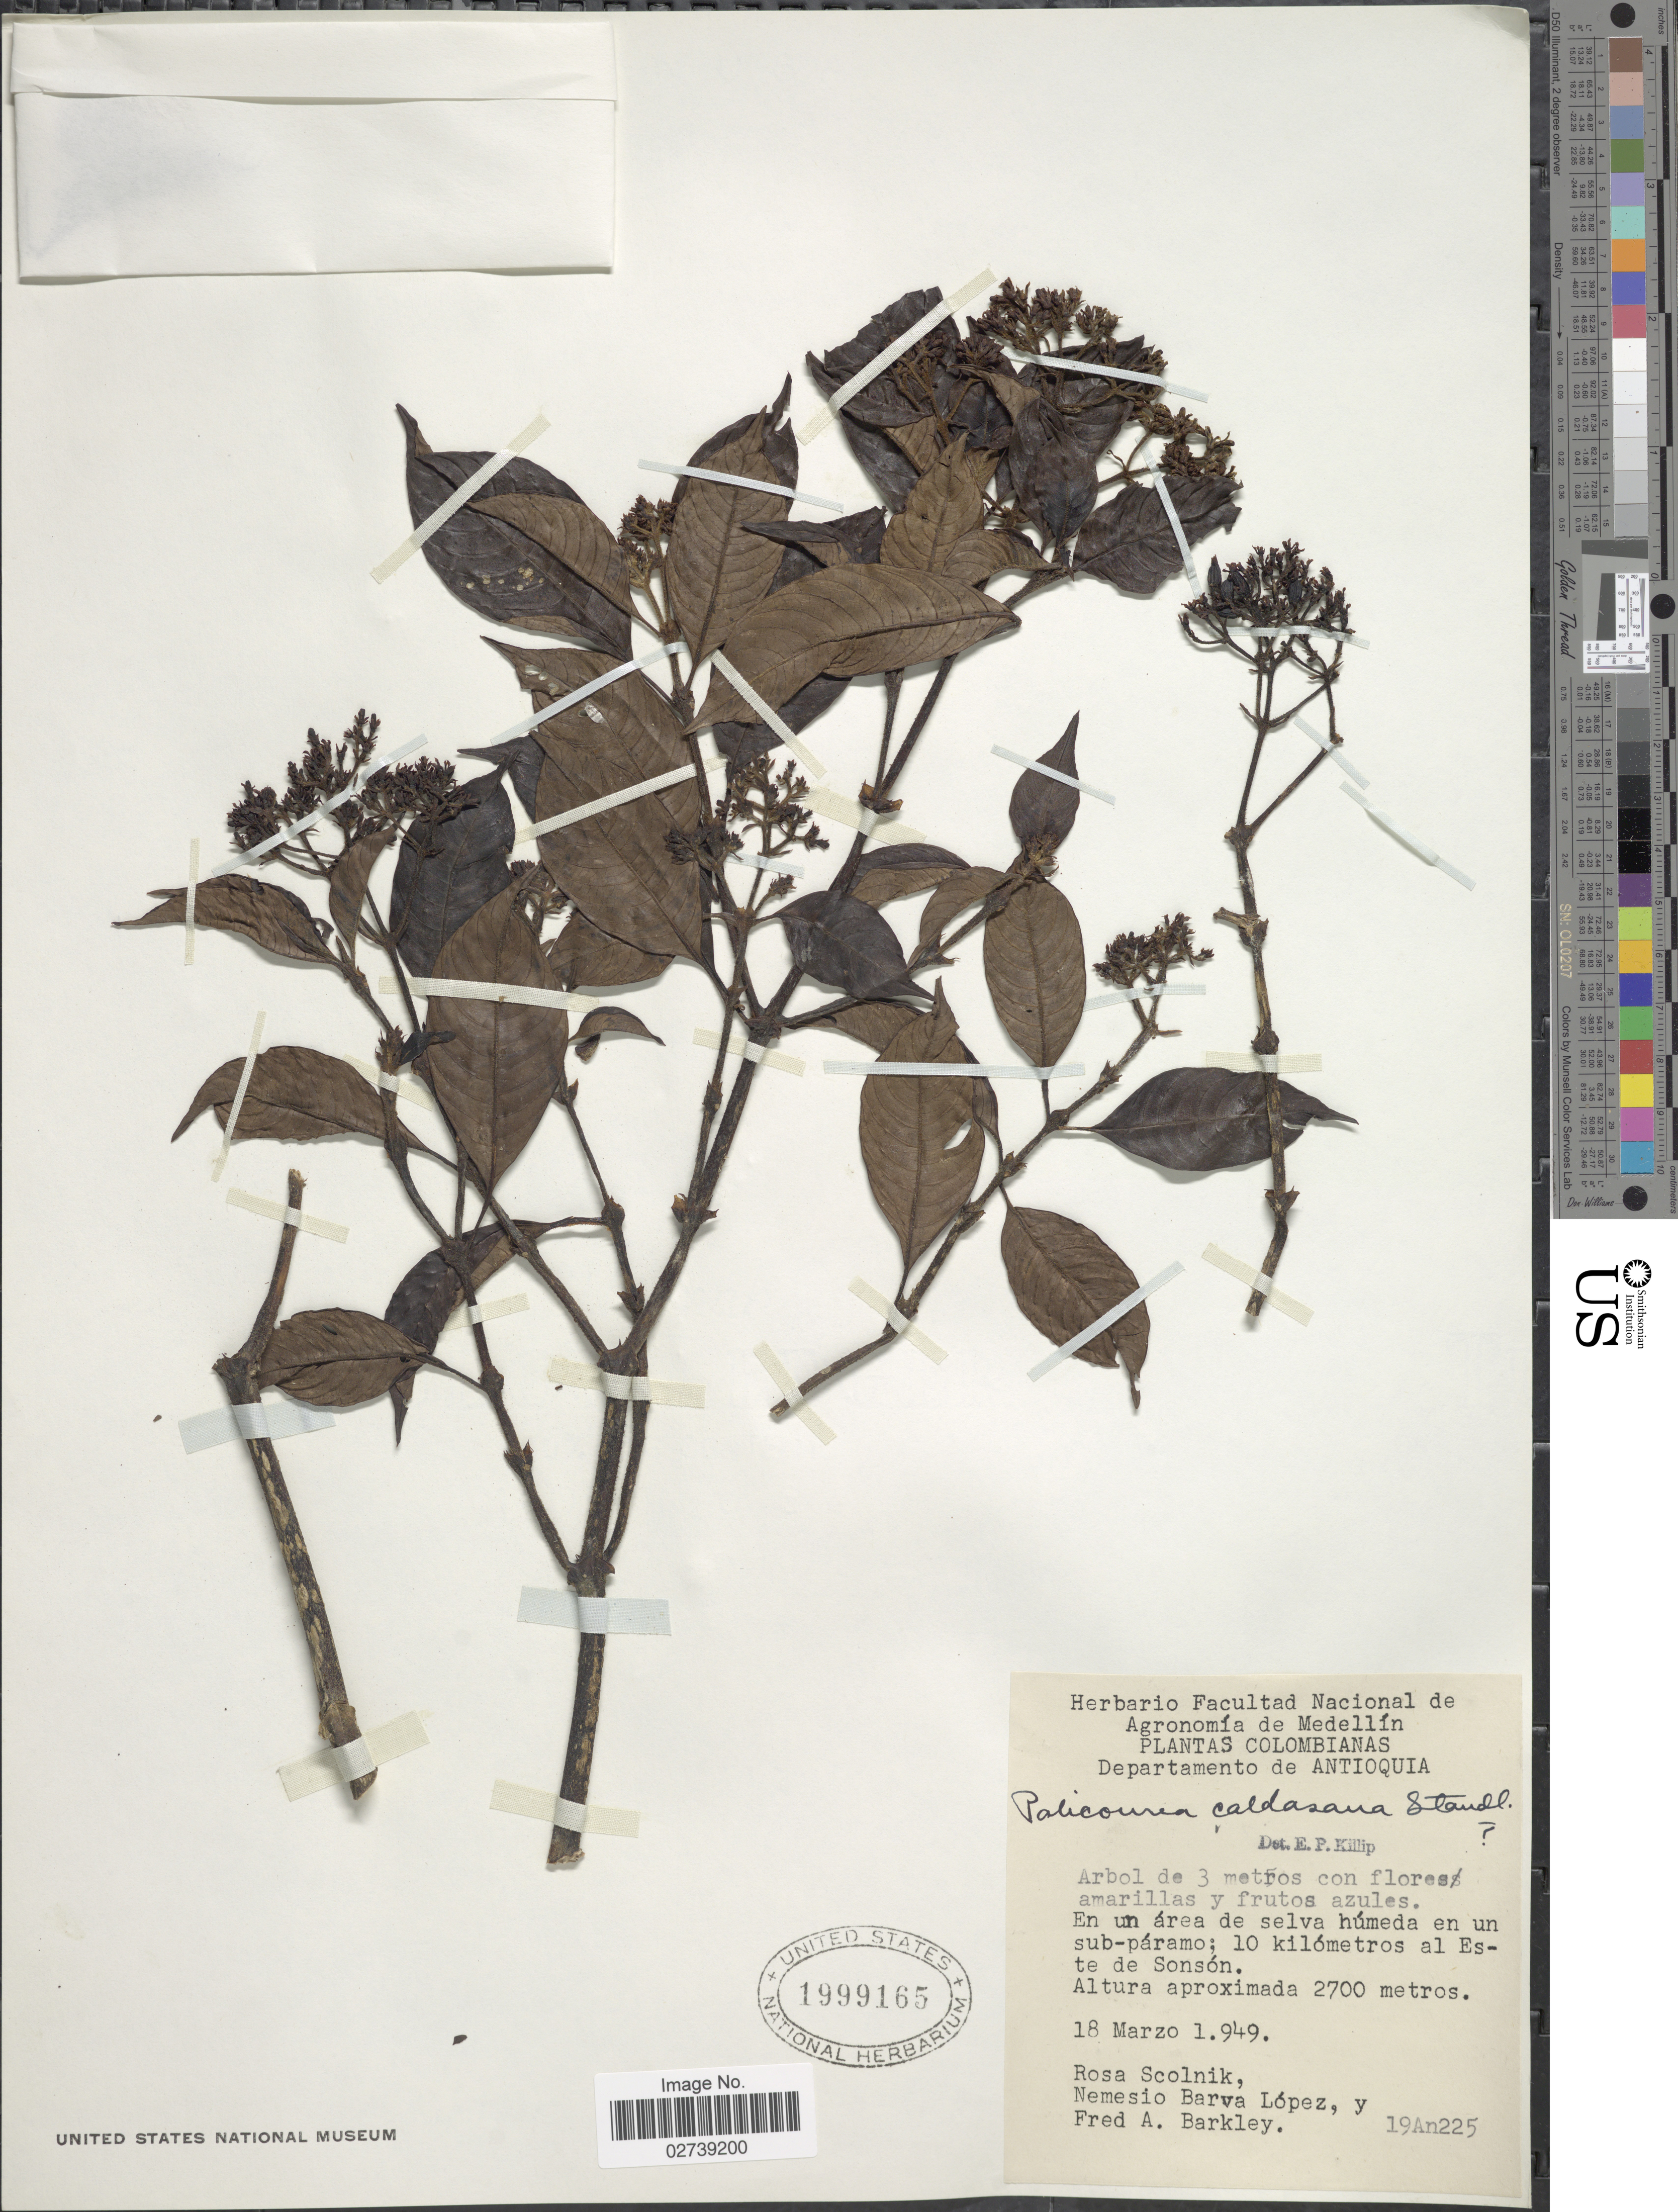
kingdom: Plantae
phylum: Tracheophyta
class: Magnoliopsida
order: Gentianales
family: Rubiaceae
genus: Palicourea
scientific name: Palicourea caldasana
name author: Standl.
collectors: R. Scolnik, N. Lopez & F. A. Barkley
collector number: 19An225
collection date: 1949-03-18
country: Colombia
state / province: Antioquia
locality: Departamento de Antioquia. En un area de selva humeda en un sub-paramo; 10 kilometros al Este de Sonson.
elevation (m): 2700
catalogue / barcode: US 1999165